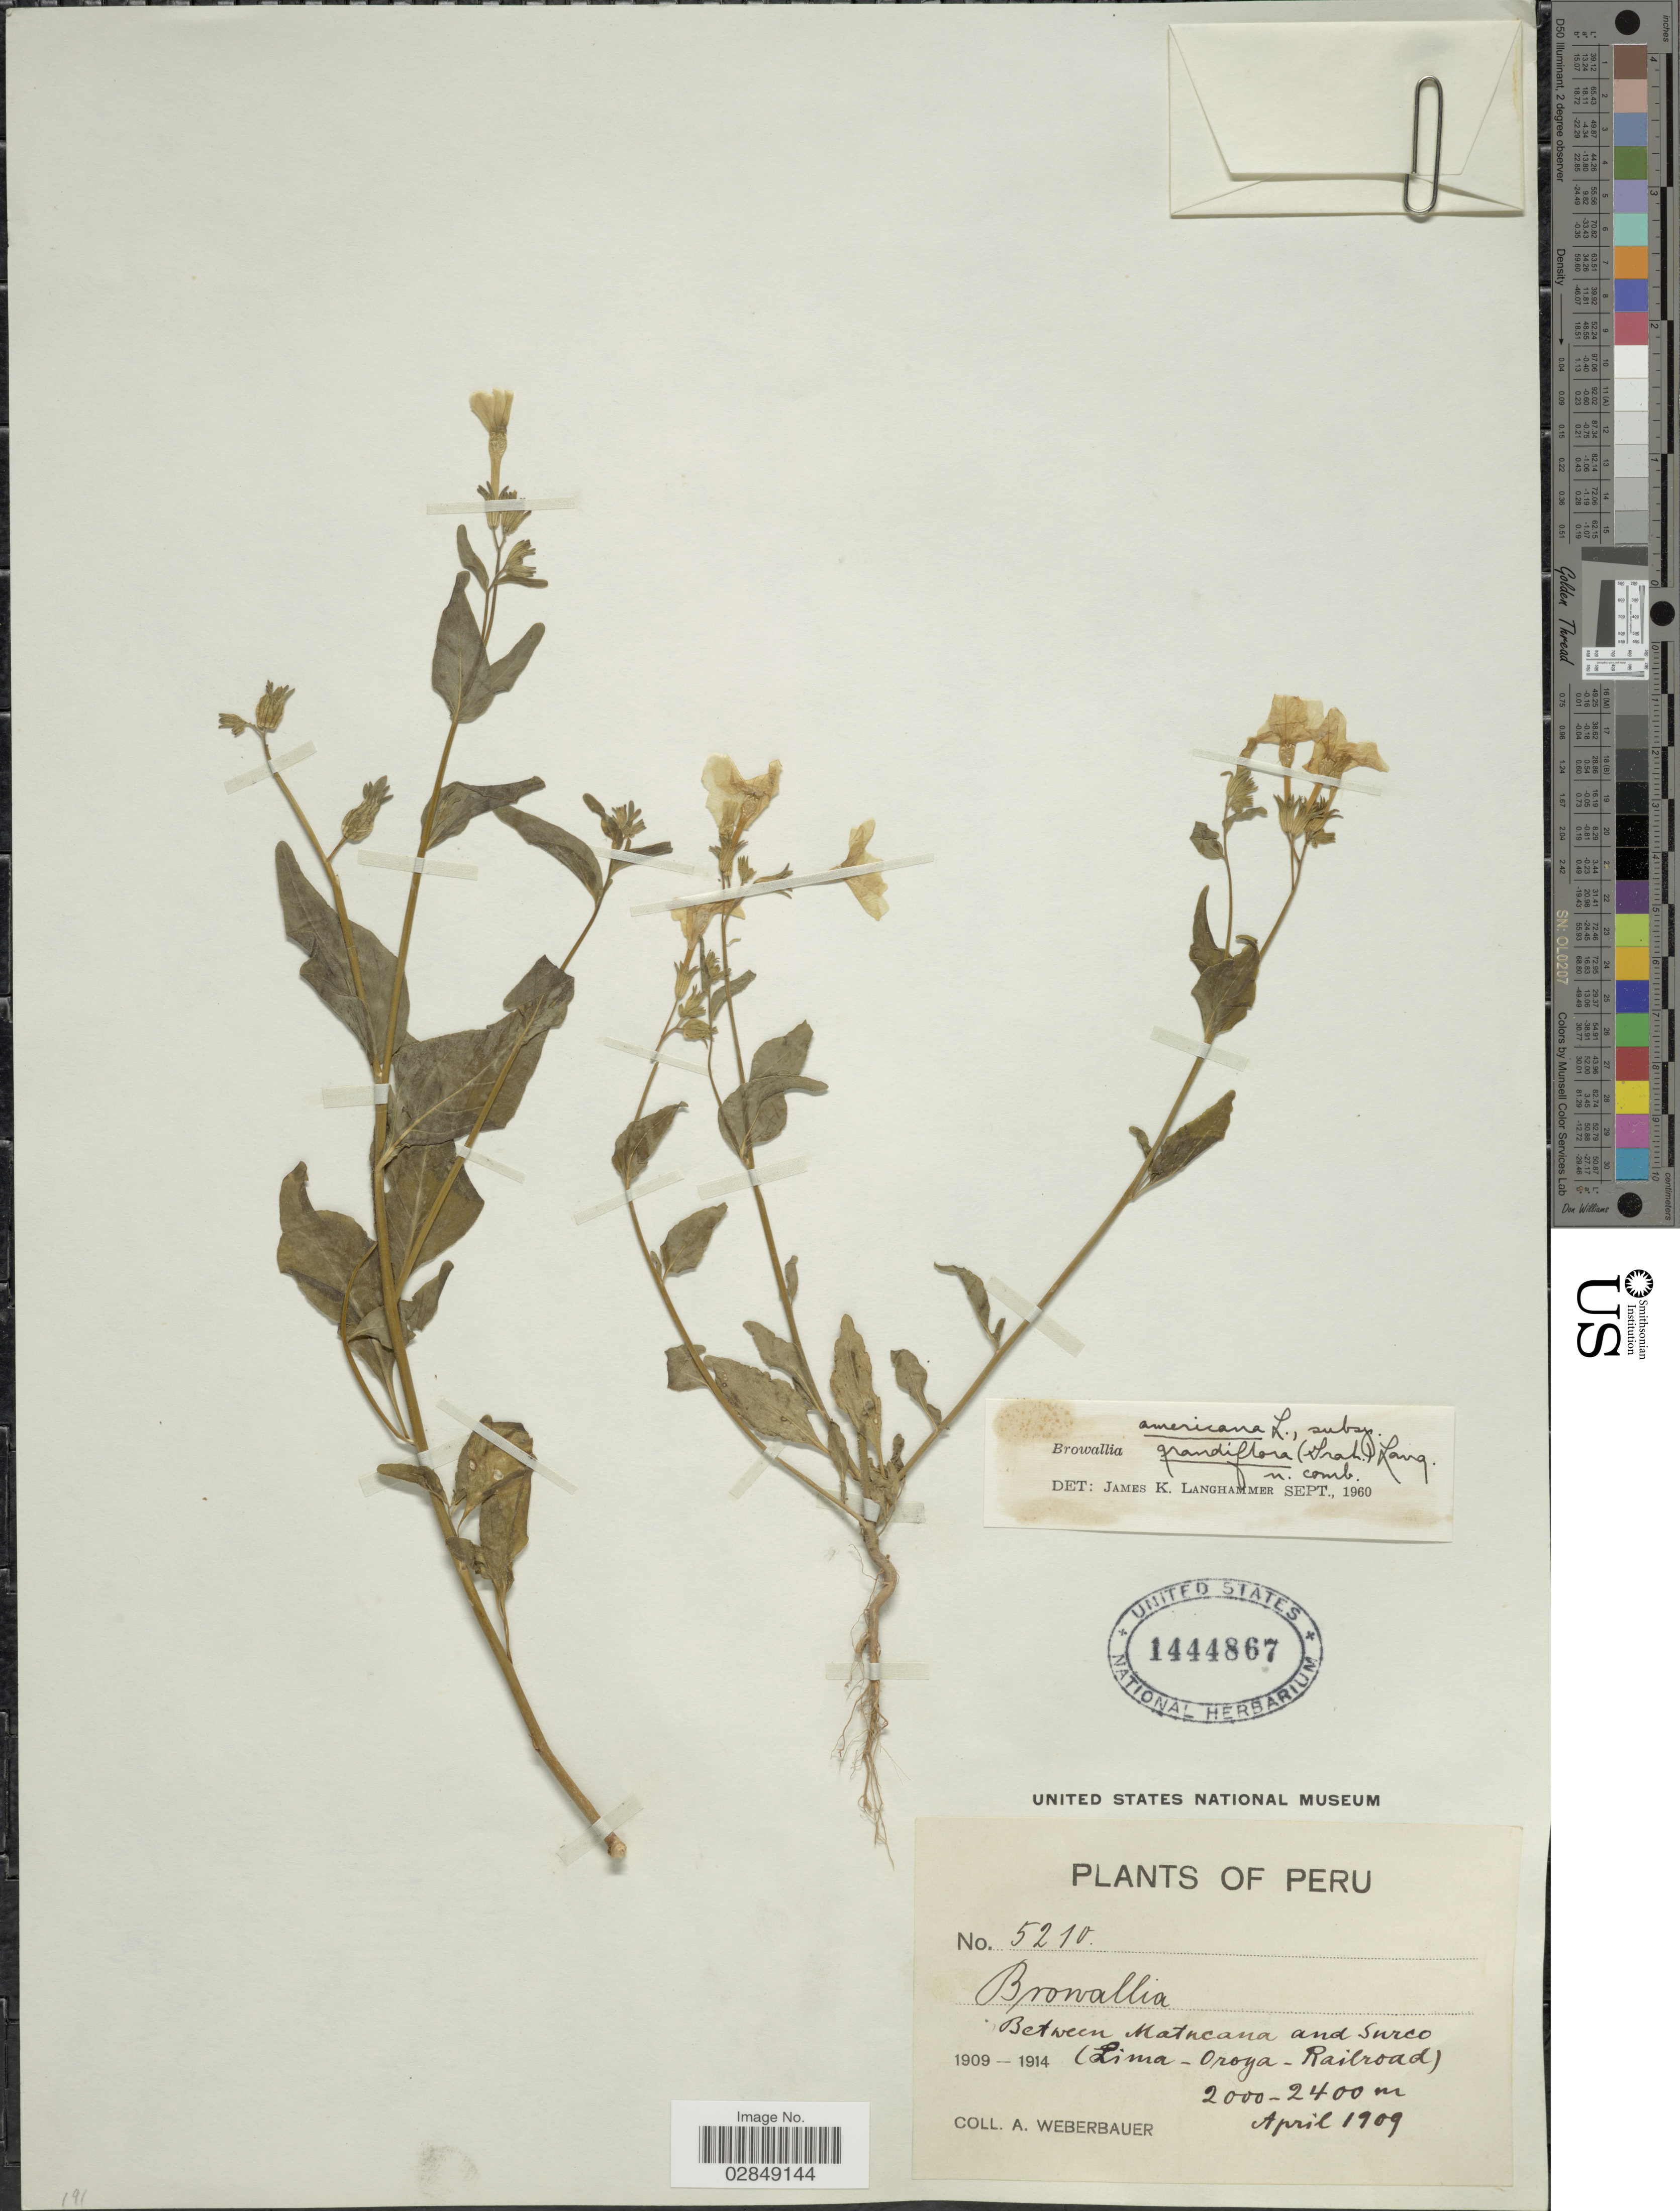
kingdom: Plantae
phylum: Tracheophyta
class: Magnoliopsida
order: Solanales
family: Solanaceae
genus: Browallia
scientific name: Browallia americana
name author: L.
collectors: A. Weberbauer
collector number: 5210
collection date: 1909-04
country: Peru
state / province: Lima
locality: Between Matucana and Surco (Lima-Oroya-Railroad).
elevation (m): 2000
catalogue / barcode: US 1444867